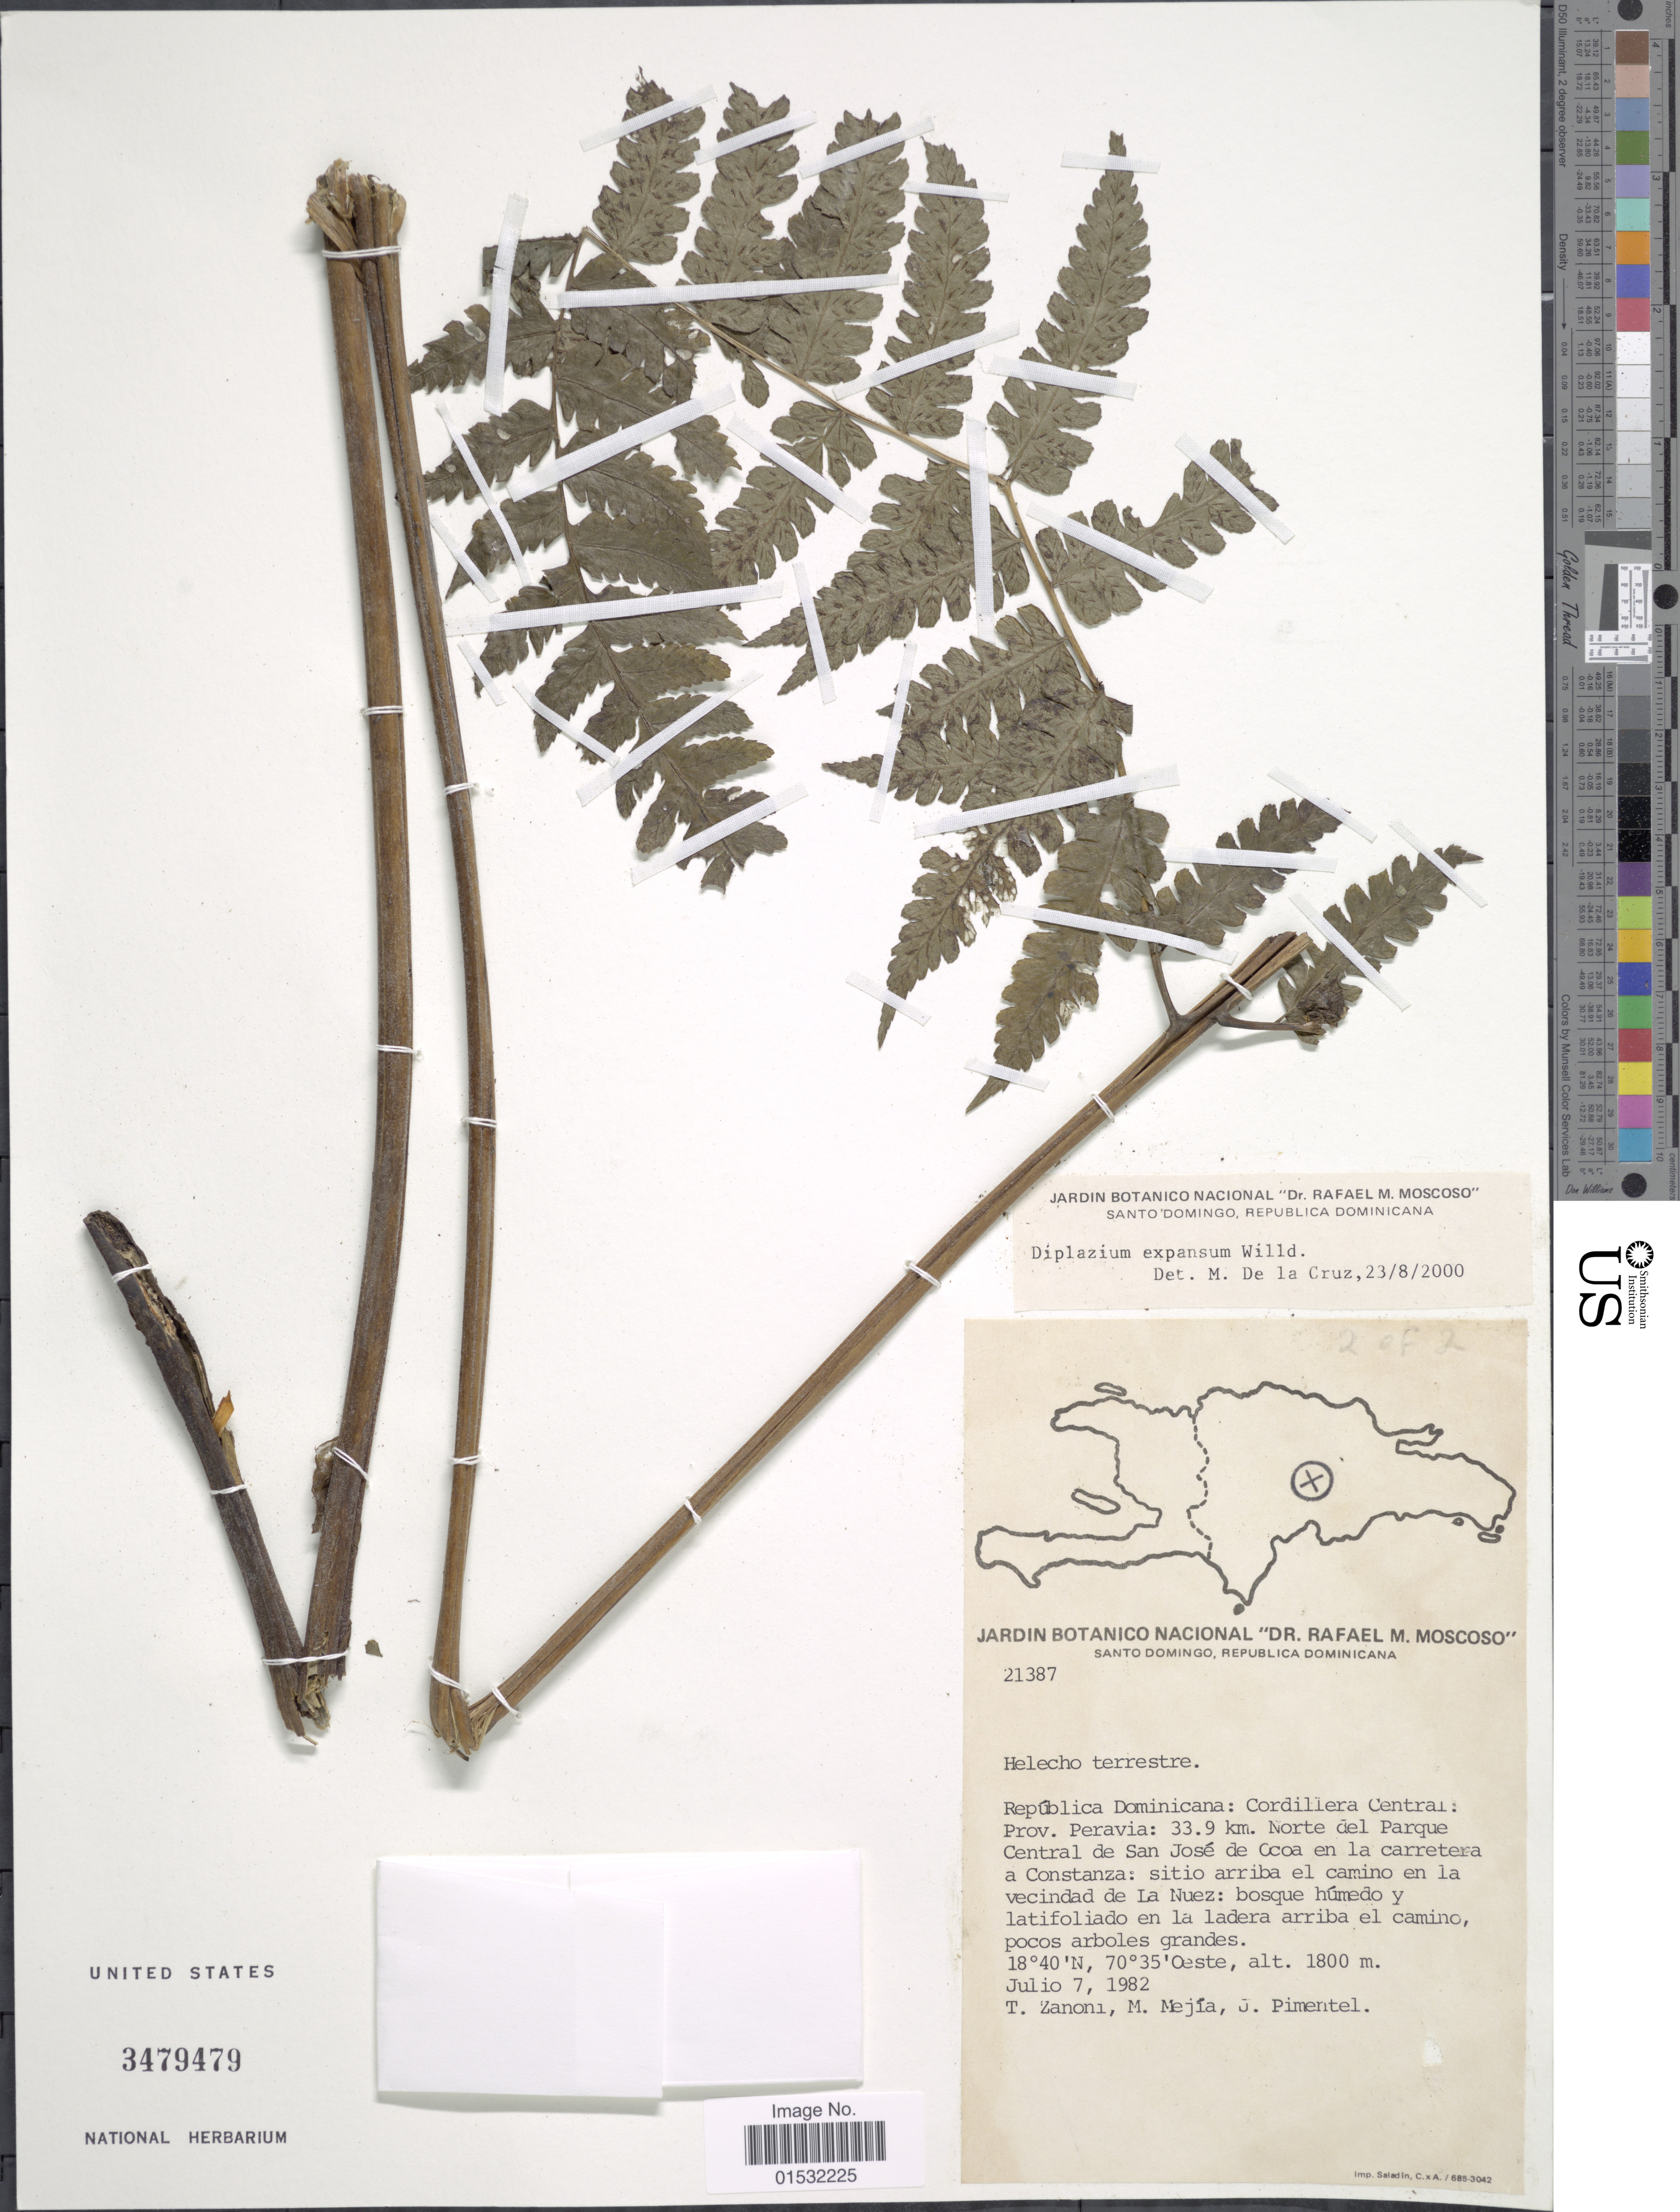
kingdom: Plantae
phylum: Tracheophyta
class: Polypodiopsida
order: Polypodiales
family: Athyriaceae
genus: Diplazium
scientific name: Diplazium expansum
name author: Willd.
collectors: T. A. Zanoni, M. Mejia & J. Pimentel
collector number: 21387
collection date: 1982-07-07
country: Dominican Republic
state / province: Peravia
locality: Cordillera Central. 33.9 km. Norte del Parque Central de San José de Ocoa en la carretera a Constanza: sitio arriba el camino en la vecindad de La Nuez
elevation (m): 1800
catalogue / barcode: US 3479479